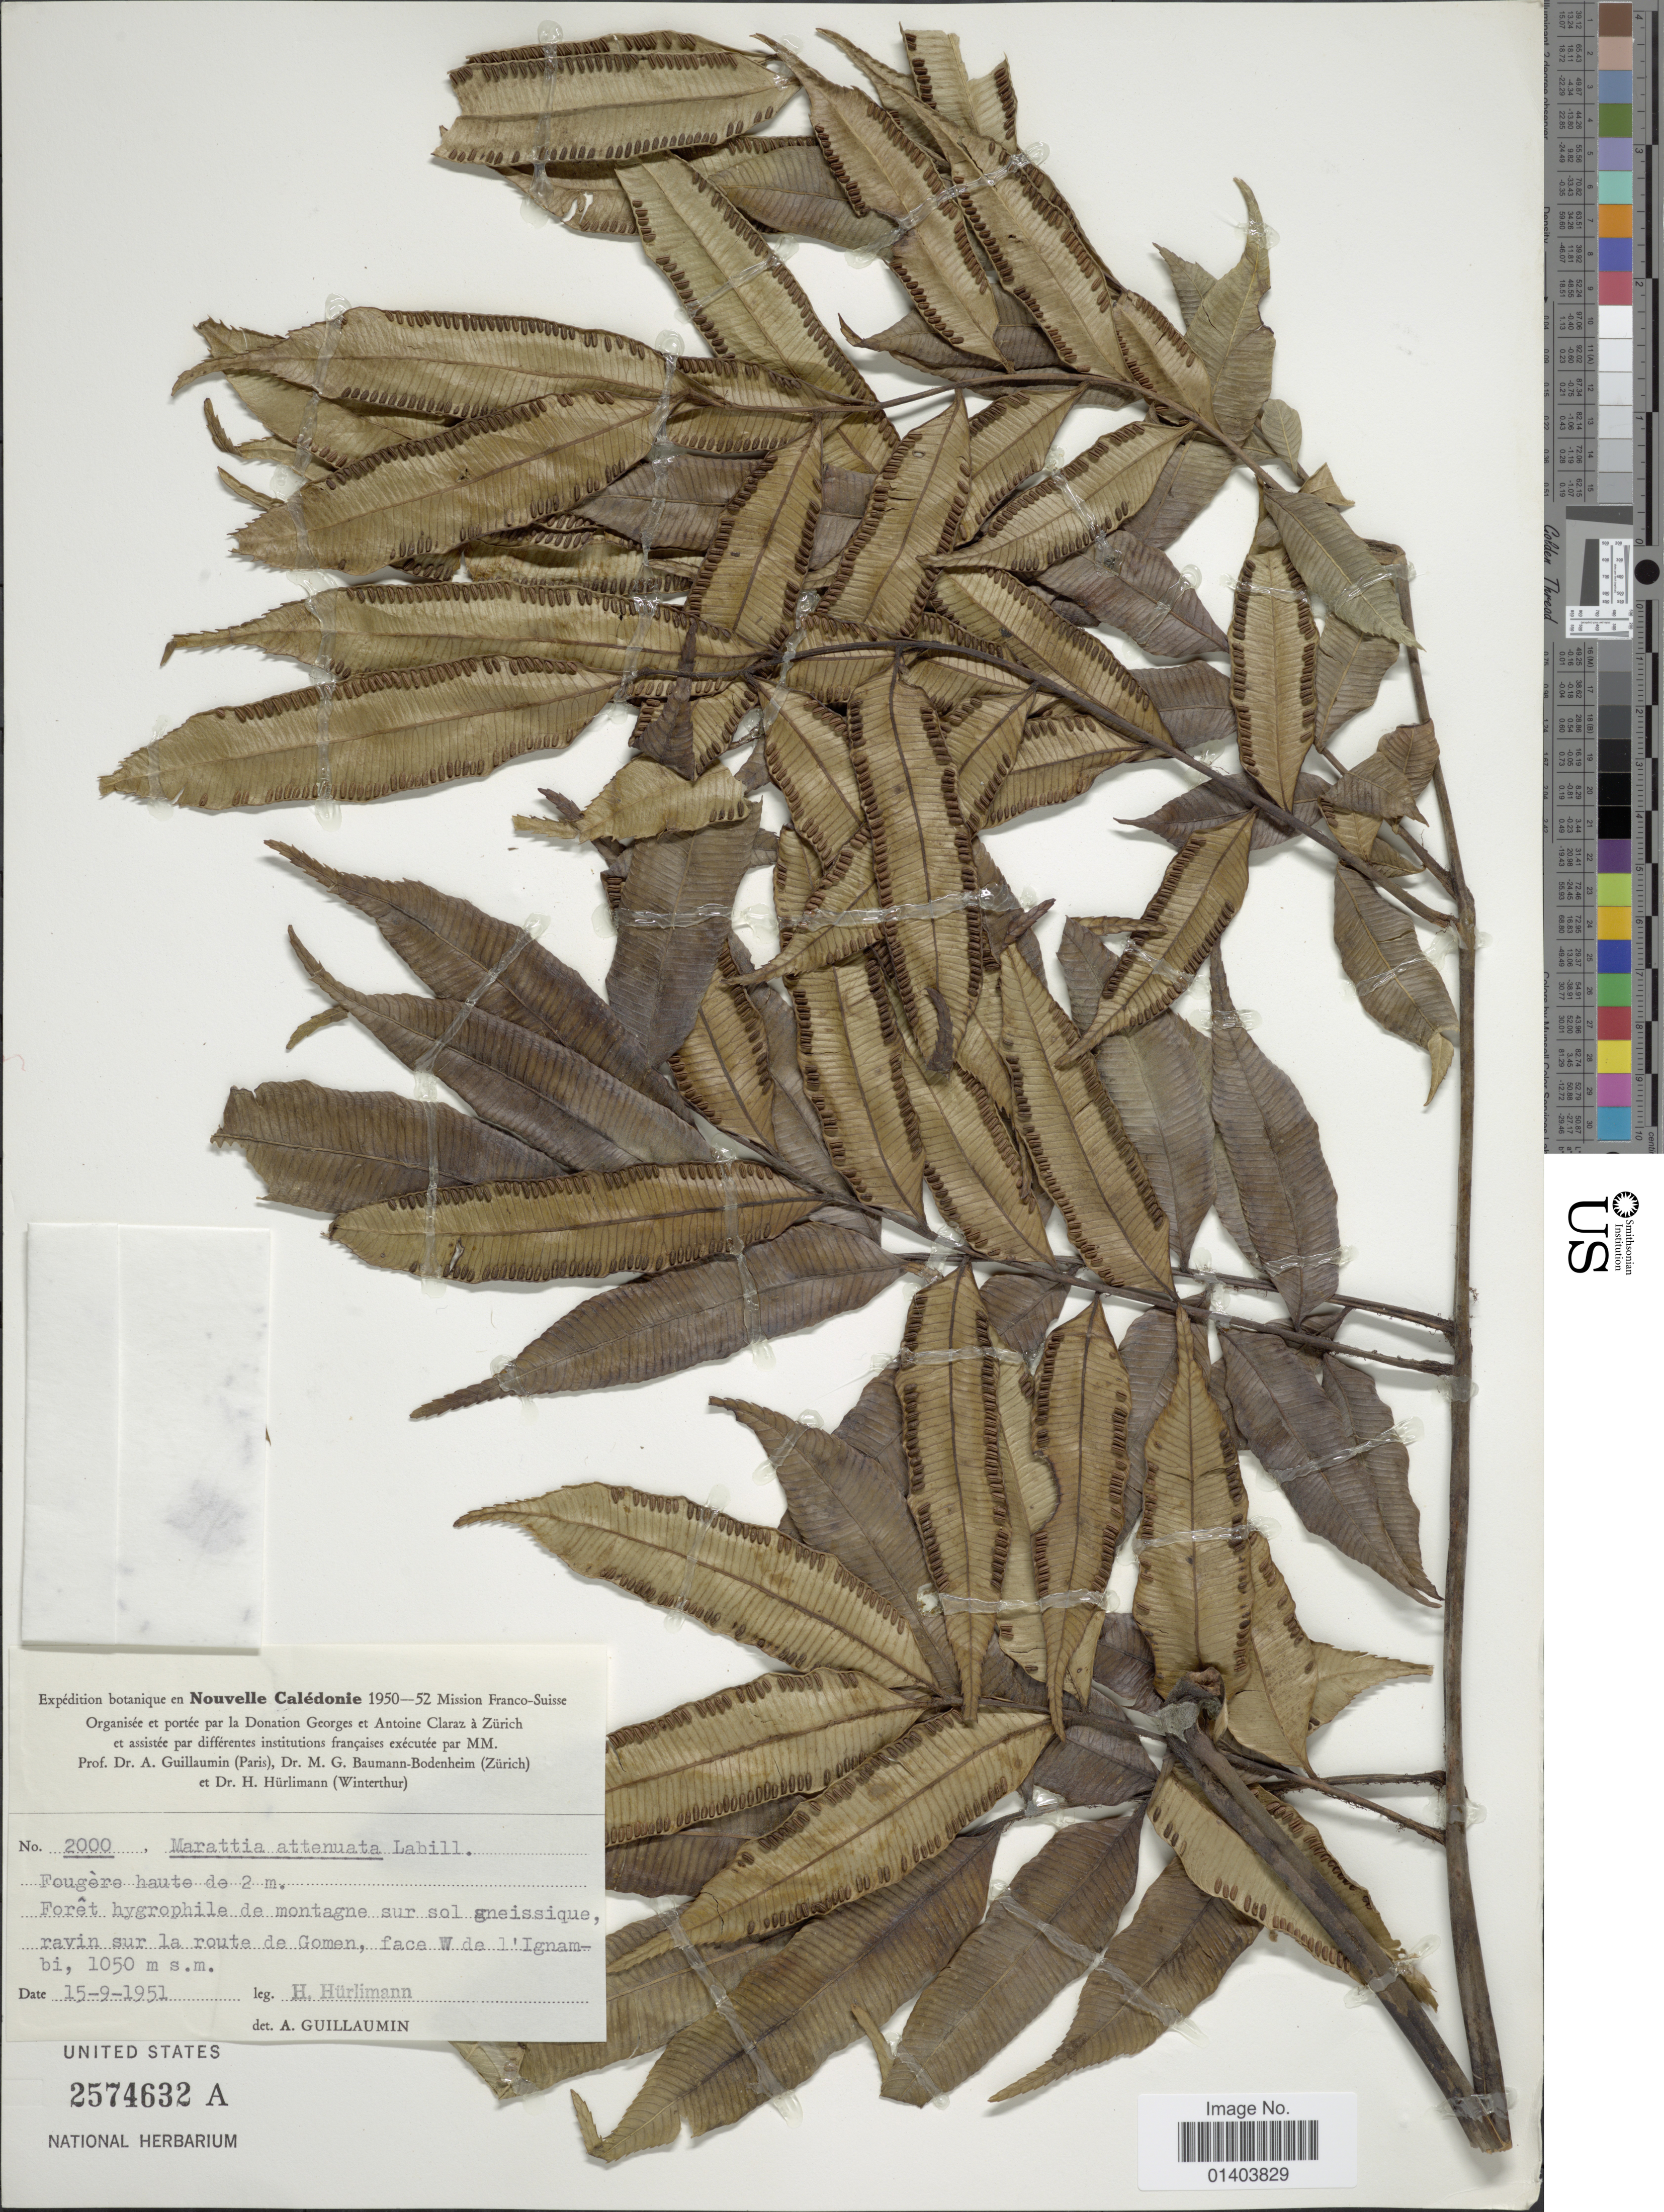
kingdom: Plantae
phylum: Tracheophyta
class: Polypodiopsida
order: Marattiales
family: Marattiaceae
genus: Ptisana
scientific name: Ptisana attenuata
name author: (Labill.) Murdock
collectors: H. Hürlimann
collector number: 2000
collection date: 1951-09-15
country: New Caledonia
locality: Fougère haute de 2 m. Forêt hygrophile de montagne sur sol neissique, ravin sur la route de Gomen, face W de l'Ignambi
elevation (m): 1050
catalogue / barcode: US 2574632A